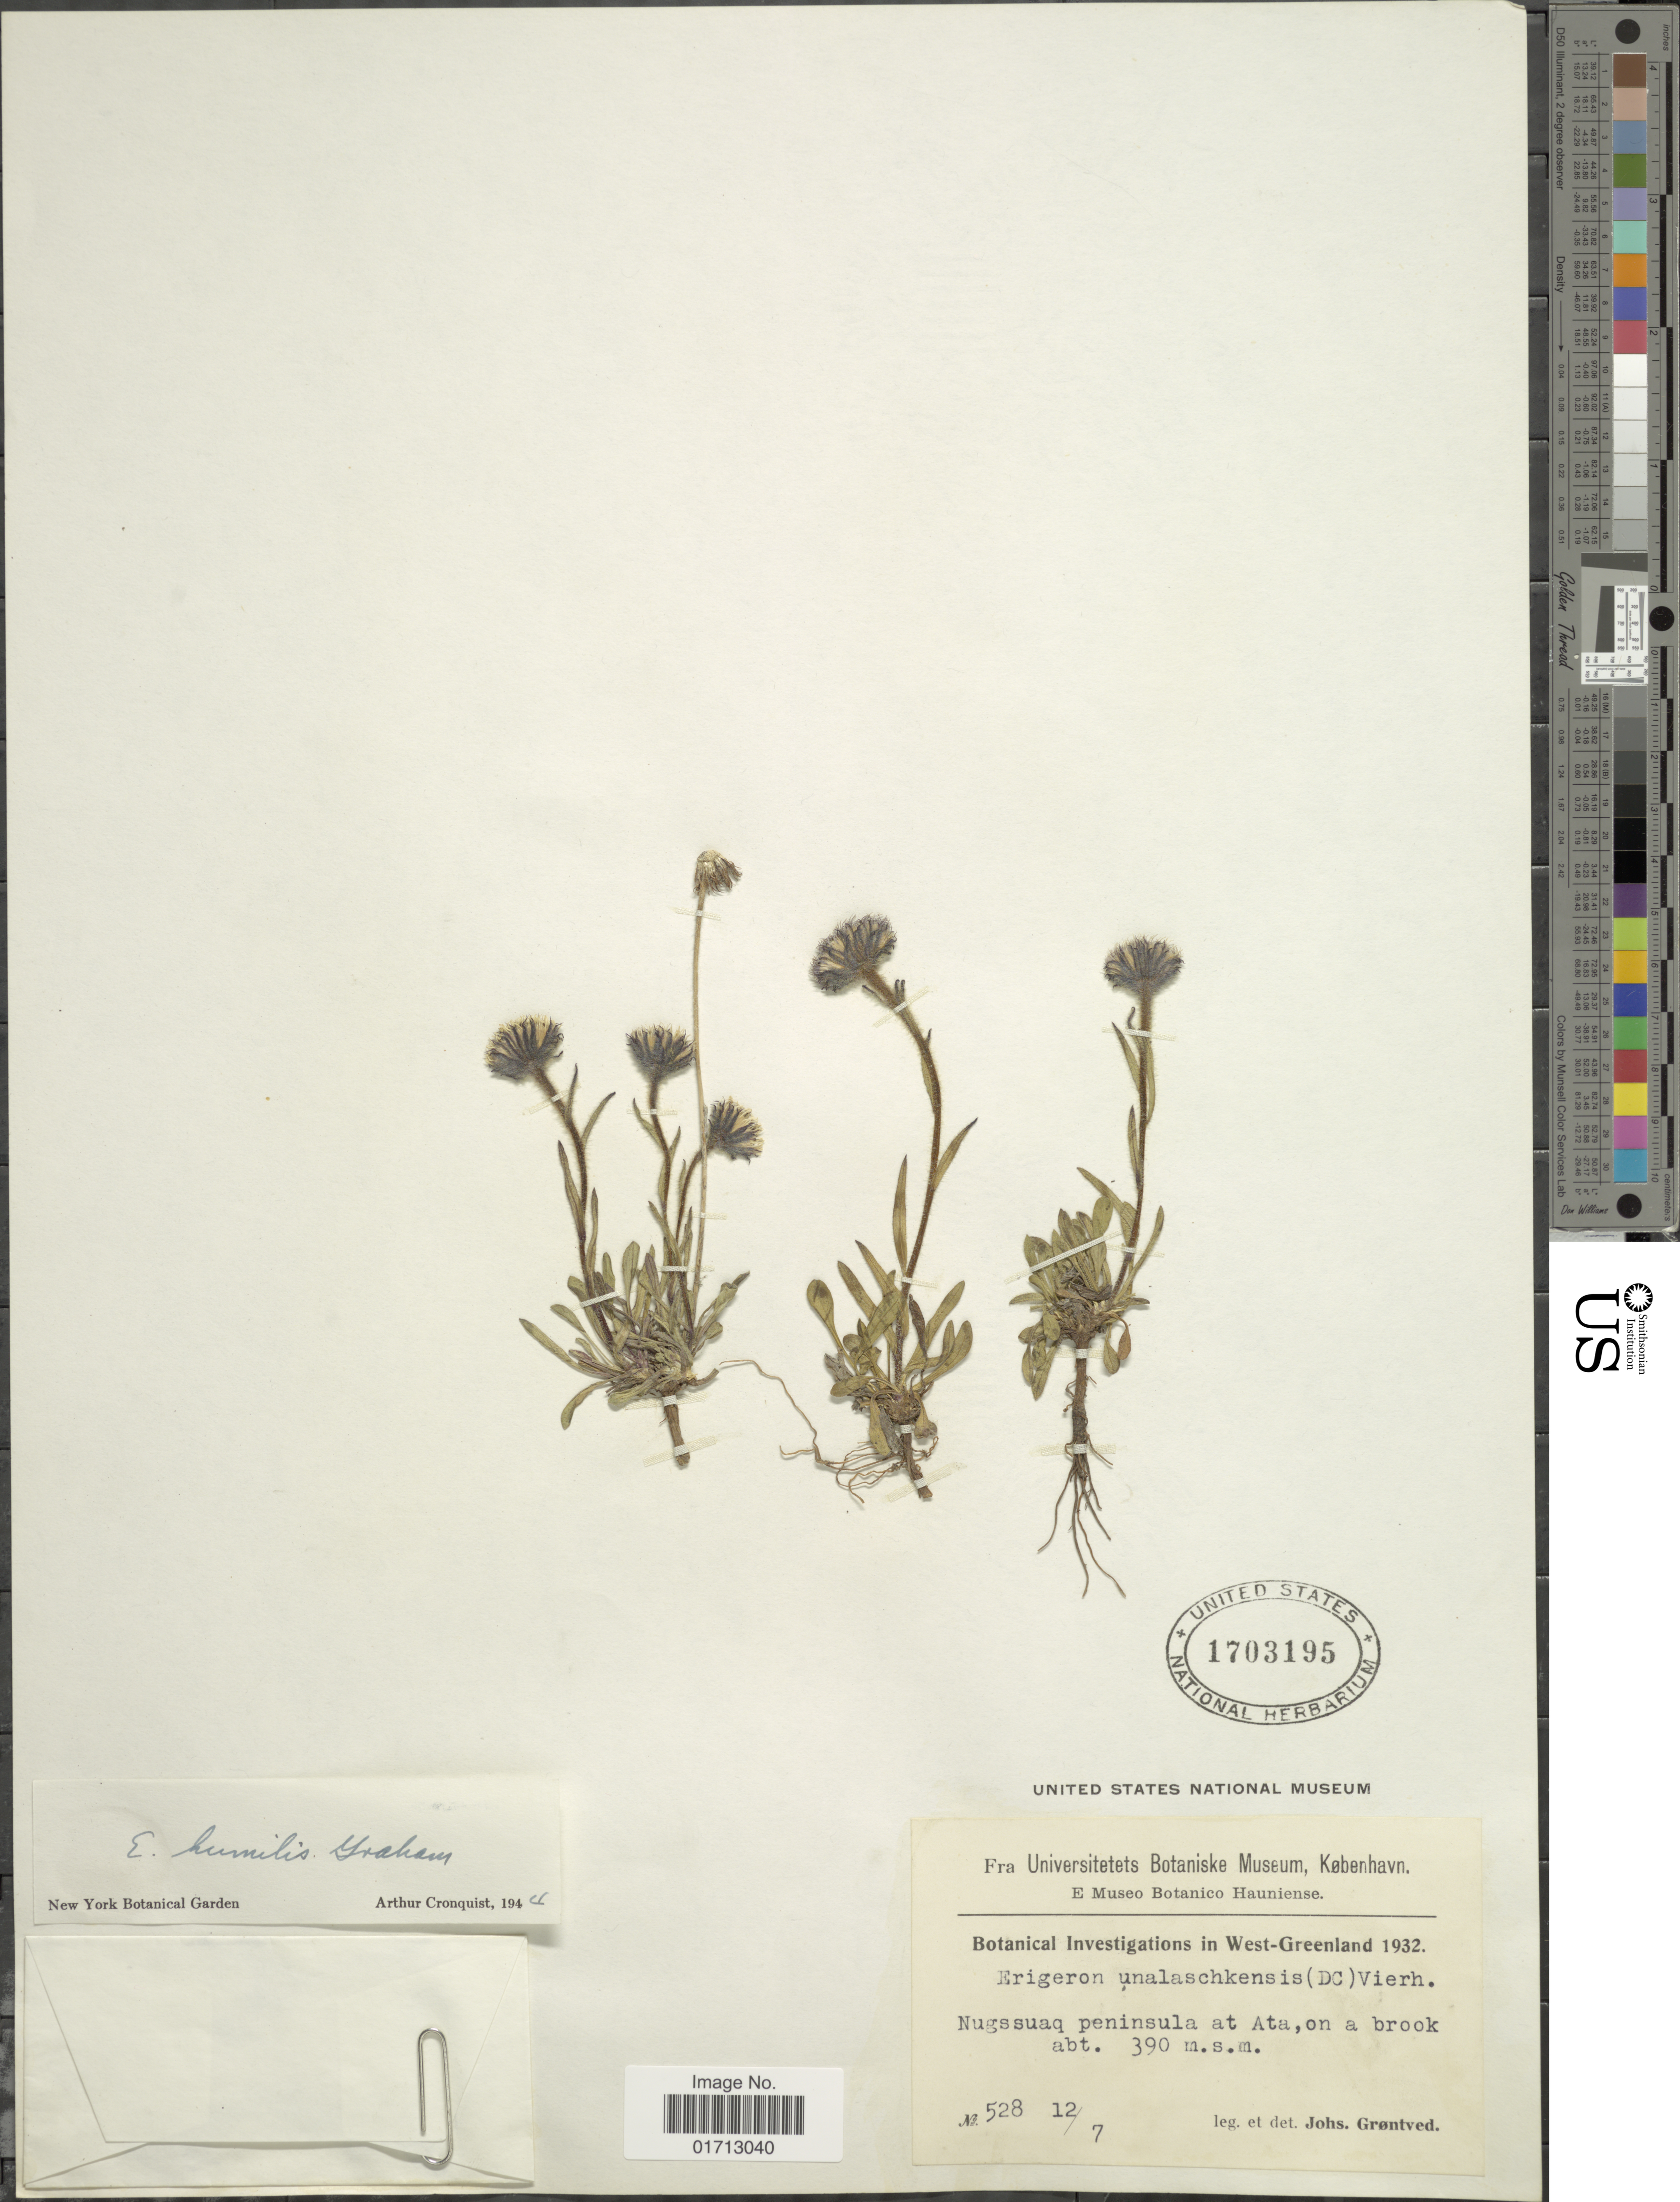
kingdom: Plantae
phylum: Tracheophyta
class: Magnoliopsida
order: Asterales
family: Asteraceae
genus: Erigeron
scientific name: Erigeron humilis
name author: Graham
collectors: J. Grontved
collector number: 528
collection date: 1932-07-12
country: Greenland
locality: Nugssuaq peninsula at Ata, on a brook. abt.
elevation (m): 390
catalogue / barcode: US 1703195